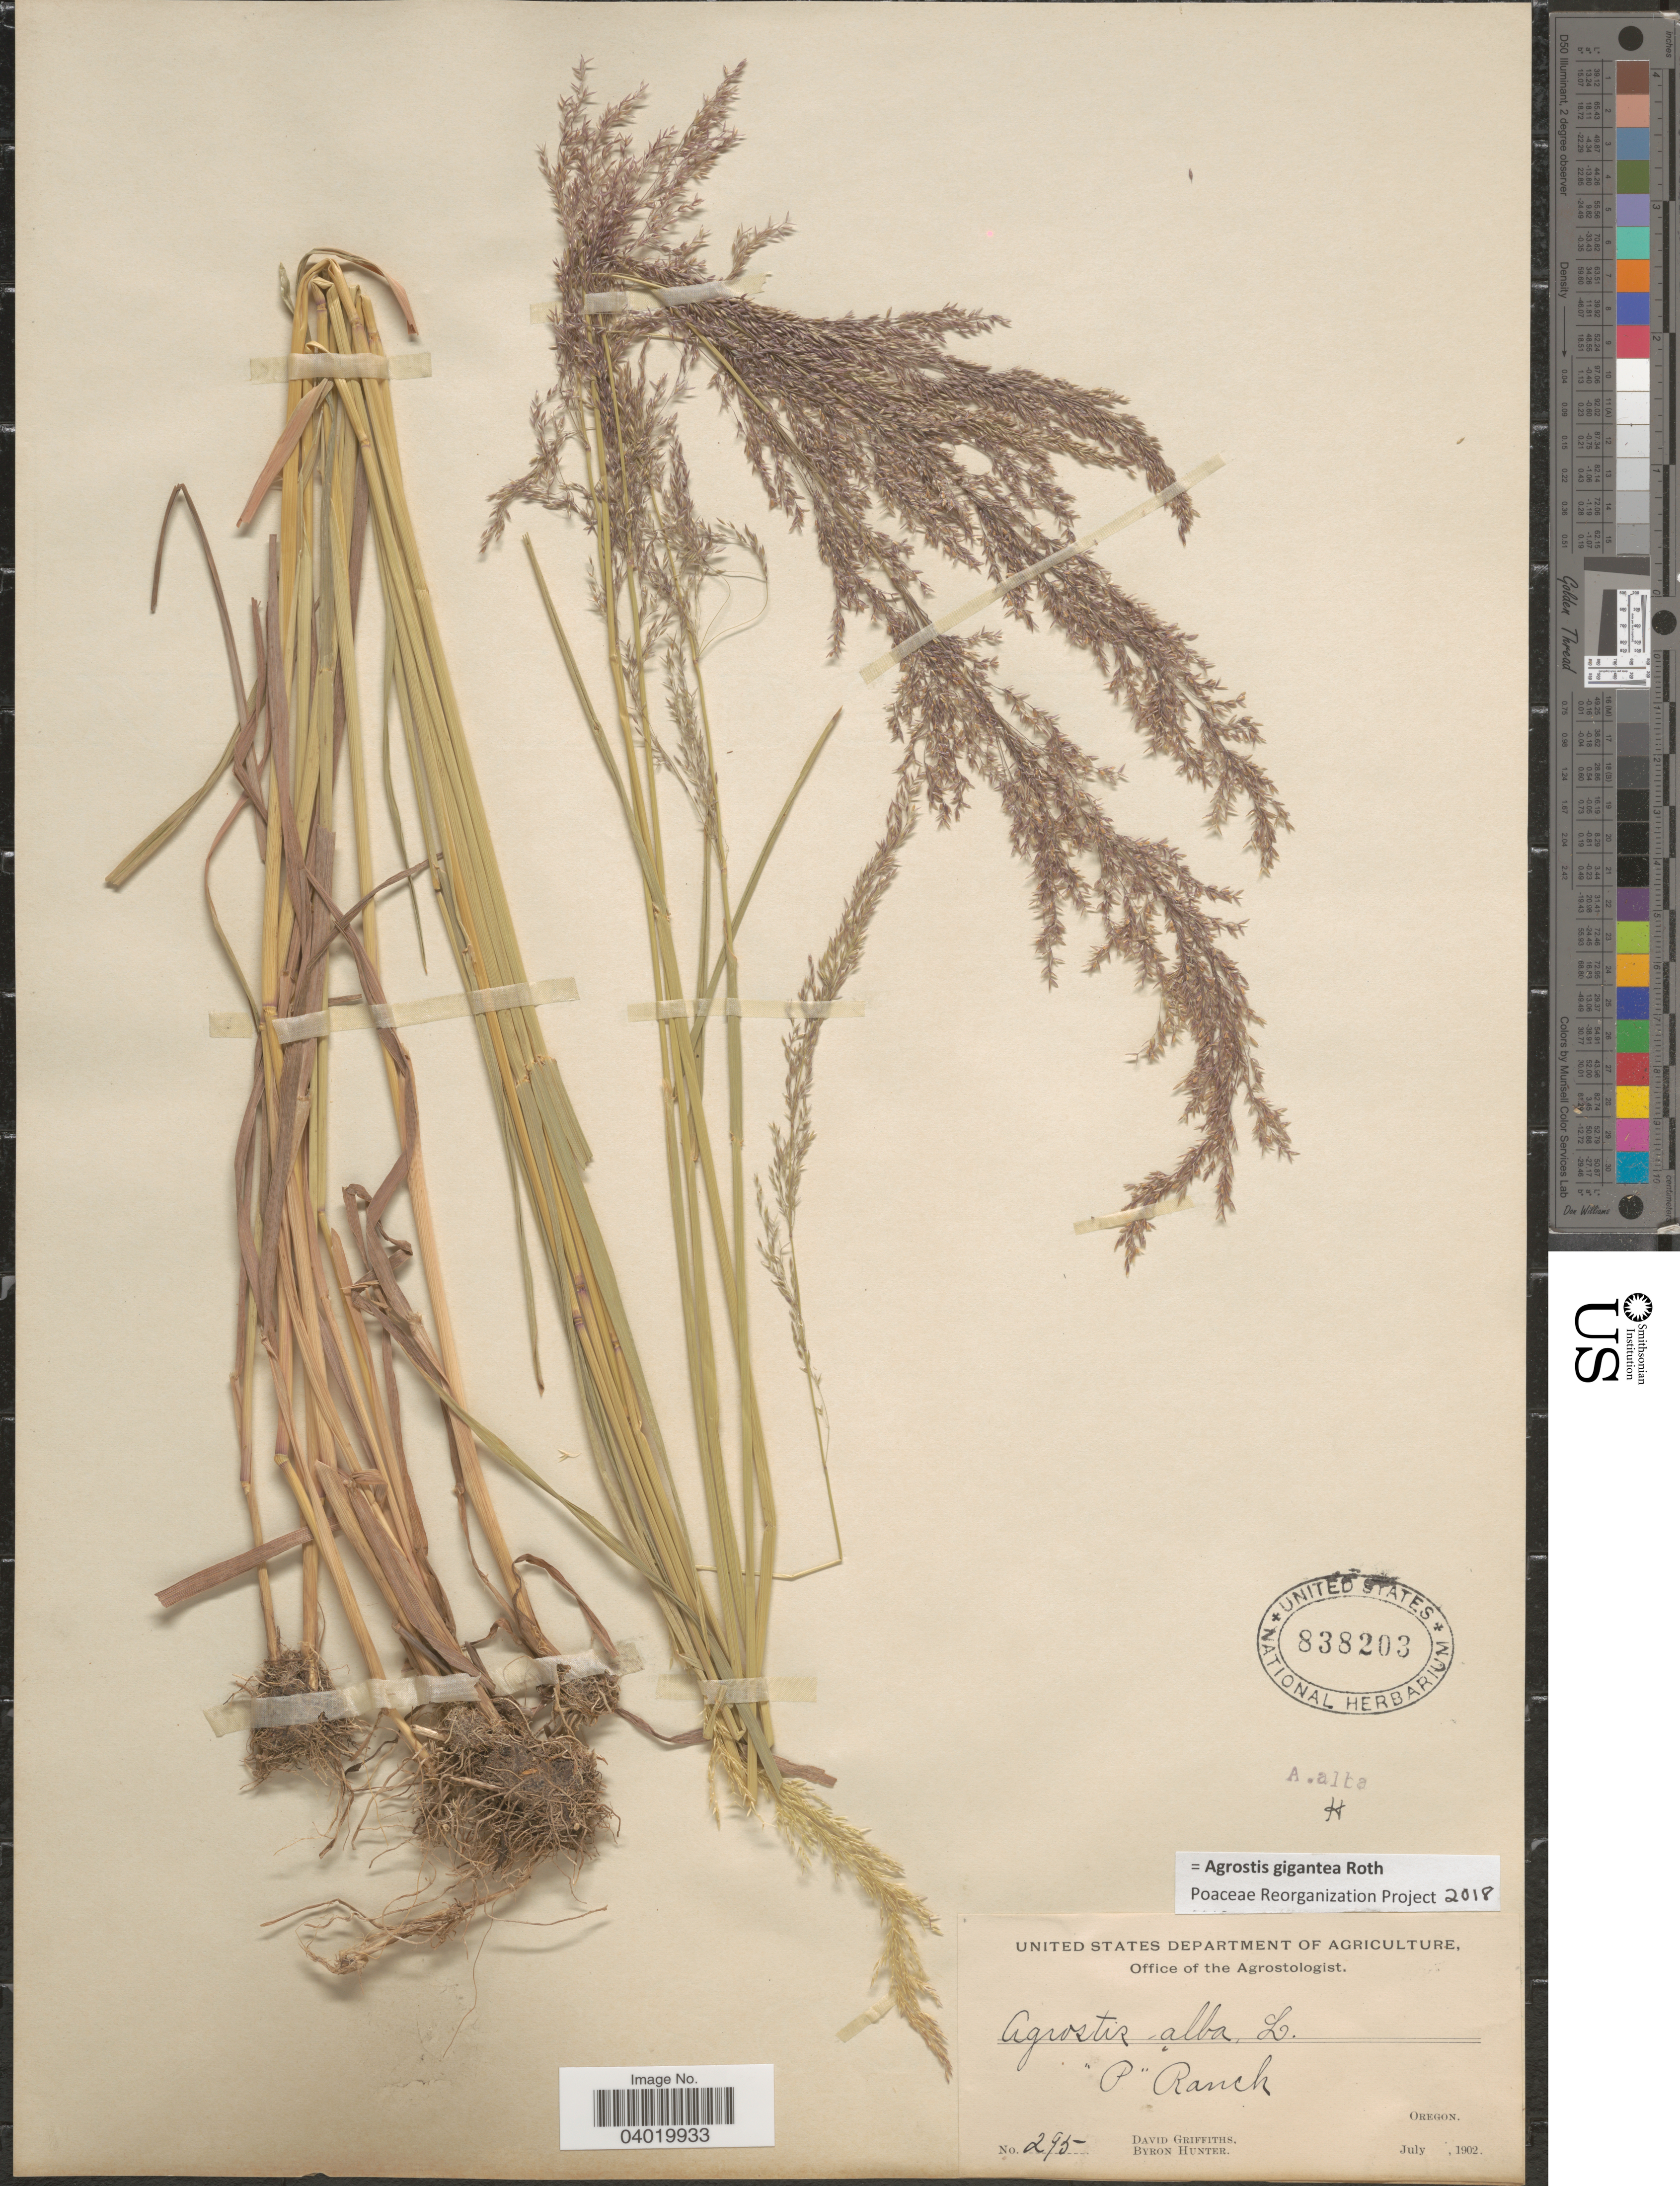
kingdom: Plantae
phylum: Tracheophyta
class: Liliopsida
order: Poales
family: Poaceae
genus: Agrostis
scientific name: Agrostis gigantea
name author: Roth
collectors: D. Griffiths & B. Hunter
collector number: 295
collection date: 1902-07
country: United States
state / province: Oregon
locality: P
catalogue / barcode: US 838203